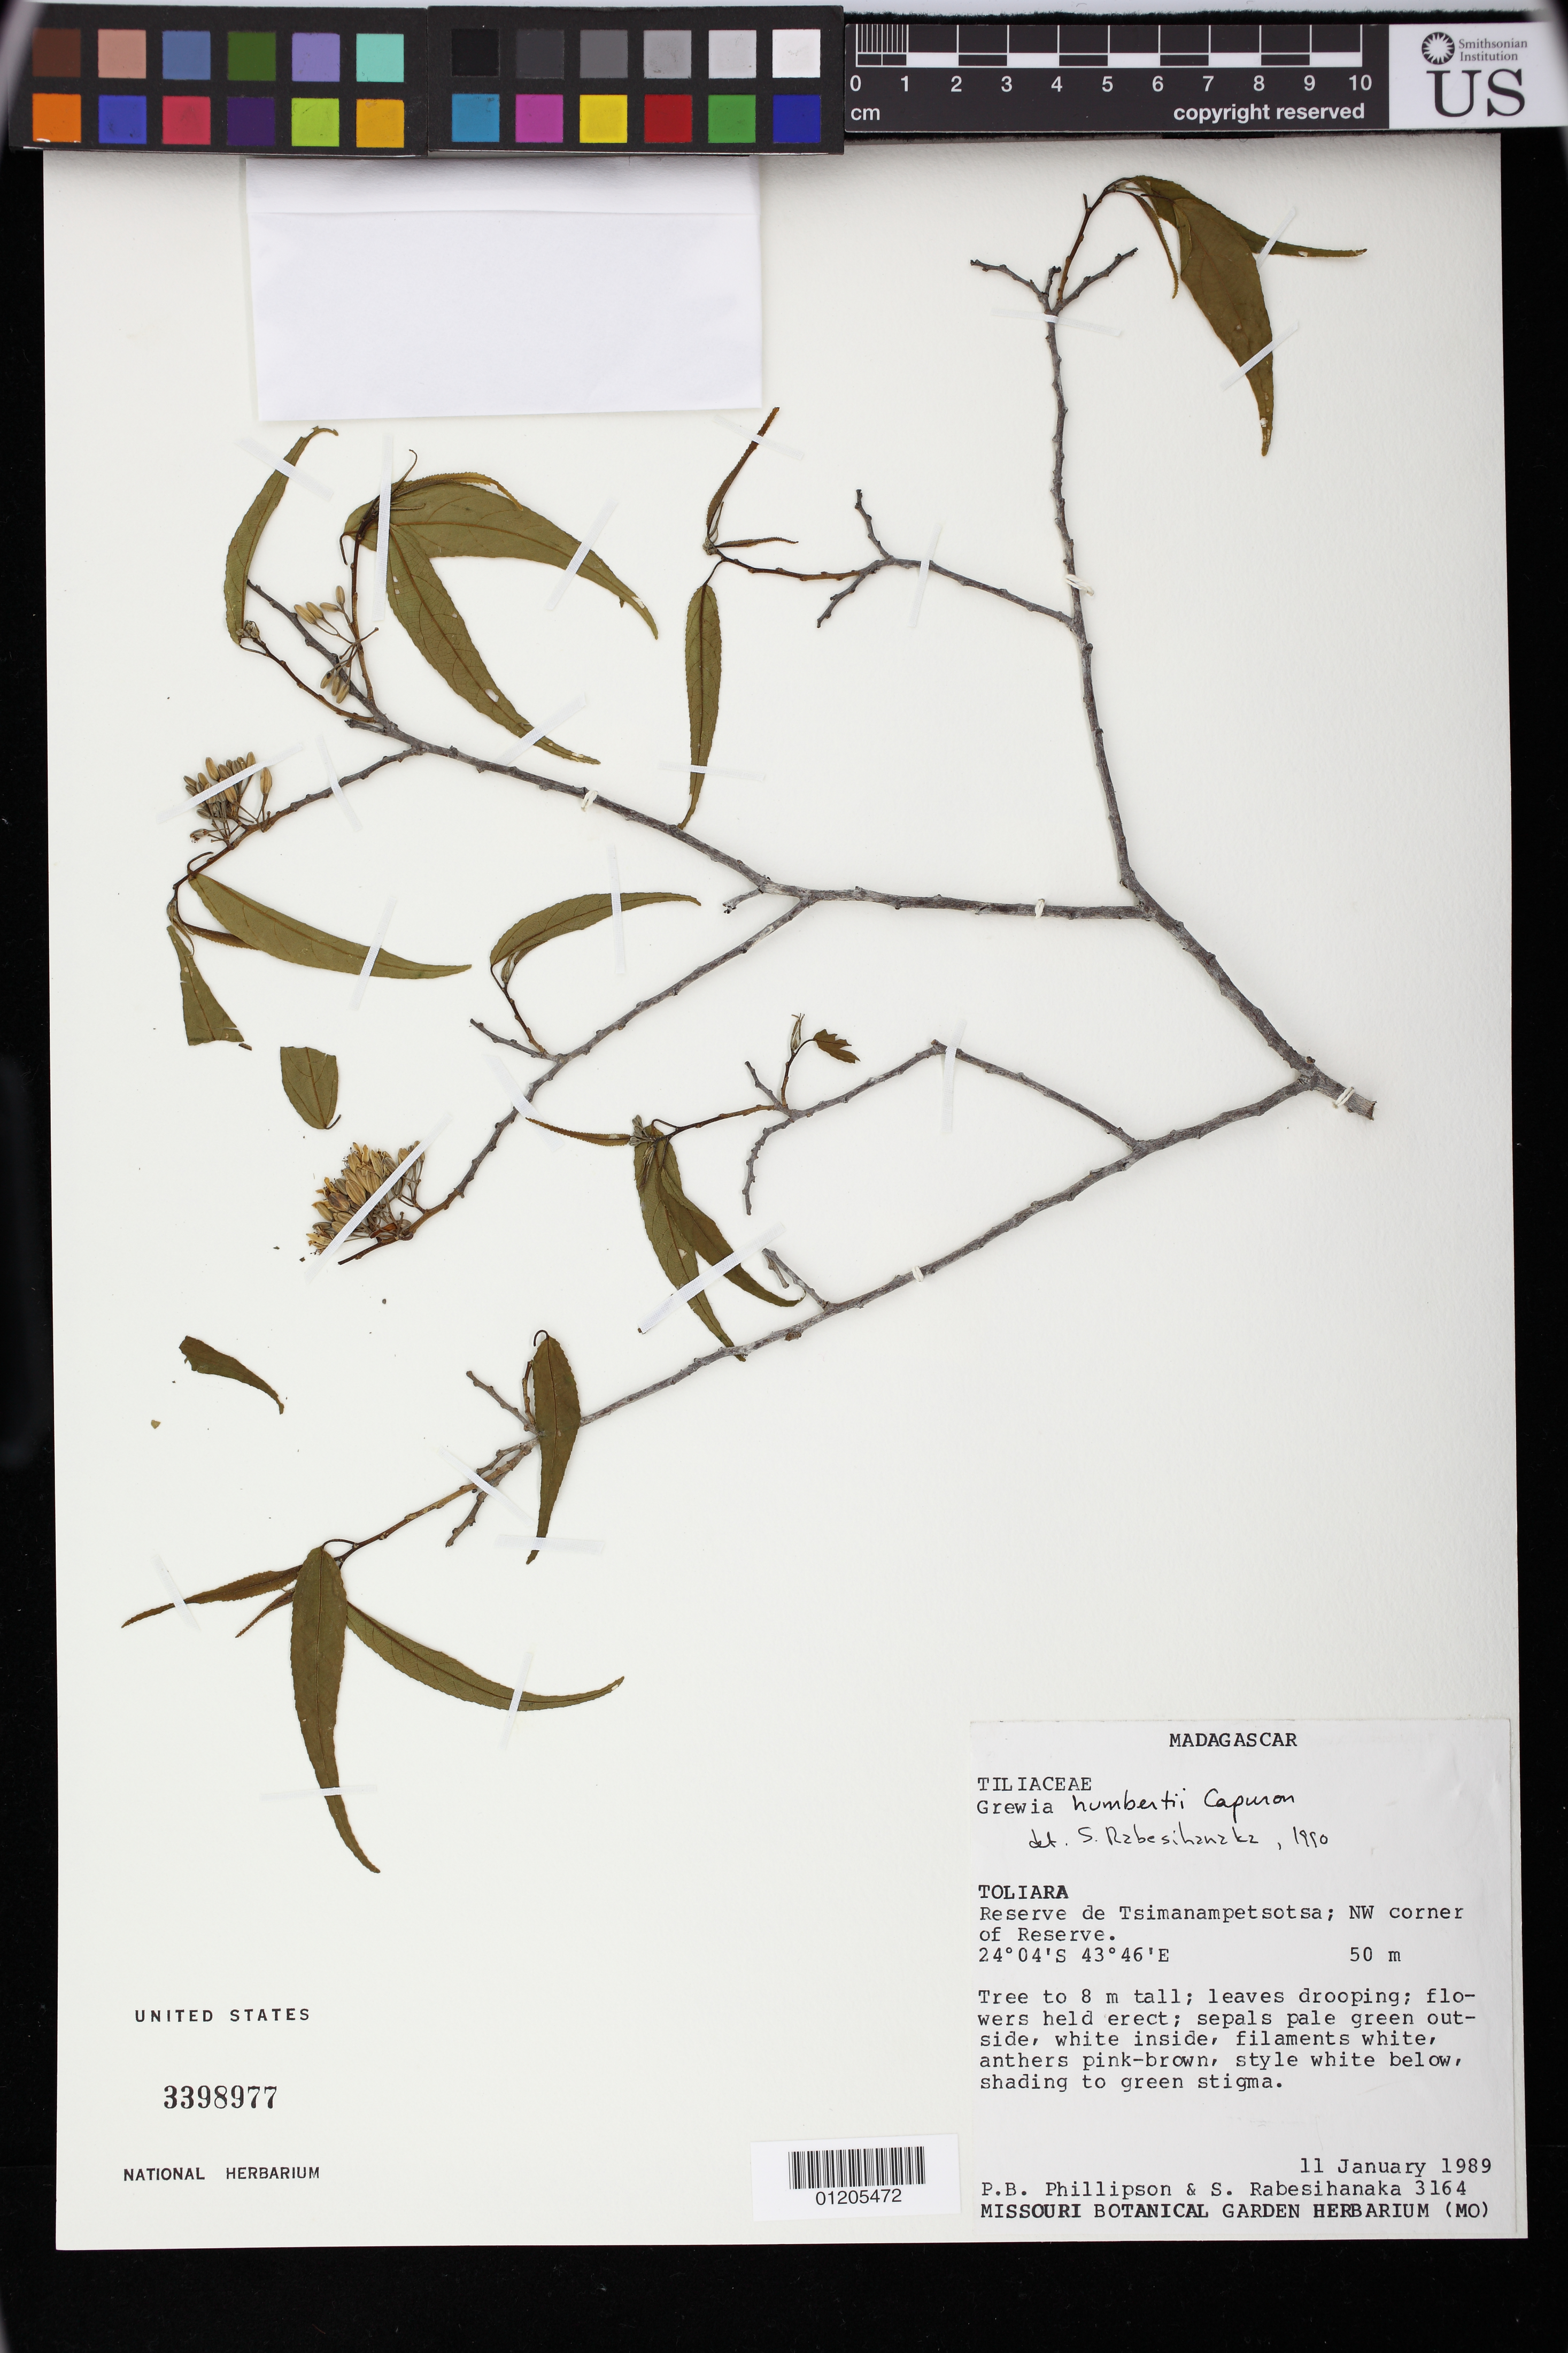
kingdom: Plantae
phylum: Tracheophyta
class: Magnoliopsida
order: Malvales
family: Malvaceae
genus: Grewia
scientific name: Grewia humbertii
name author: Capuron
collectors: P. B. Phillipson & S. Rabesihanaka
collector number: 3164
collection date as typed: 11 Jan 1989 or 01 Nov 1989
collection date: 1989-01-11 or 1989-11-01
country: Madagascar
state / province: Atsimo-Andrefana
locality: Toliara. Reserve de Tsimanapetsotsa: NW corner of Reserve.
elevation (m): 50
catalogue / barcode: US 3398977